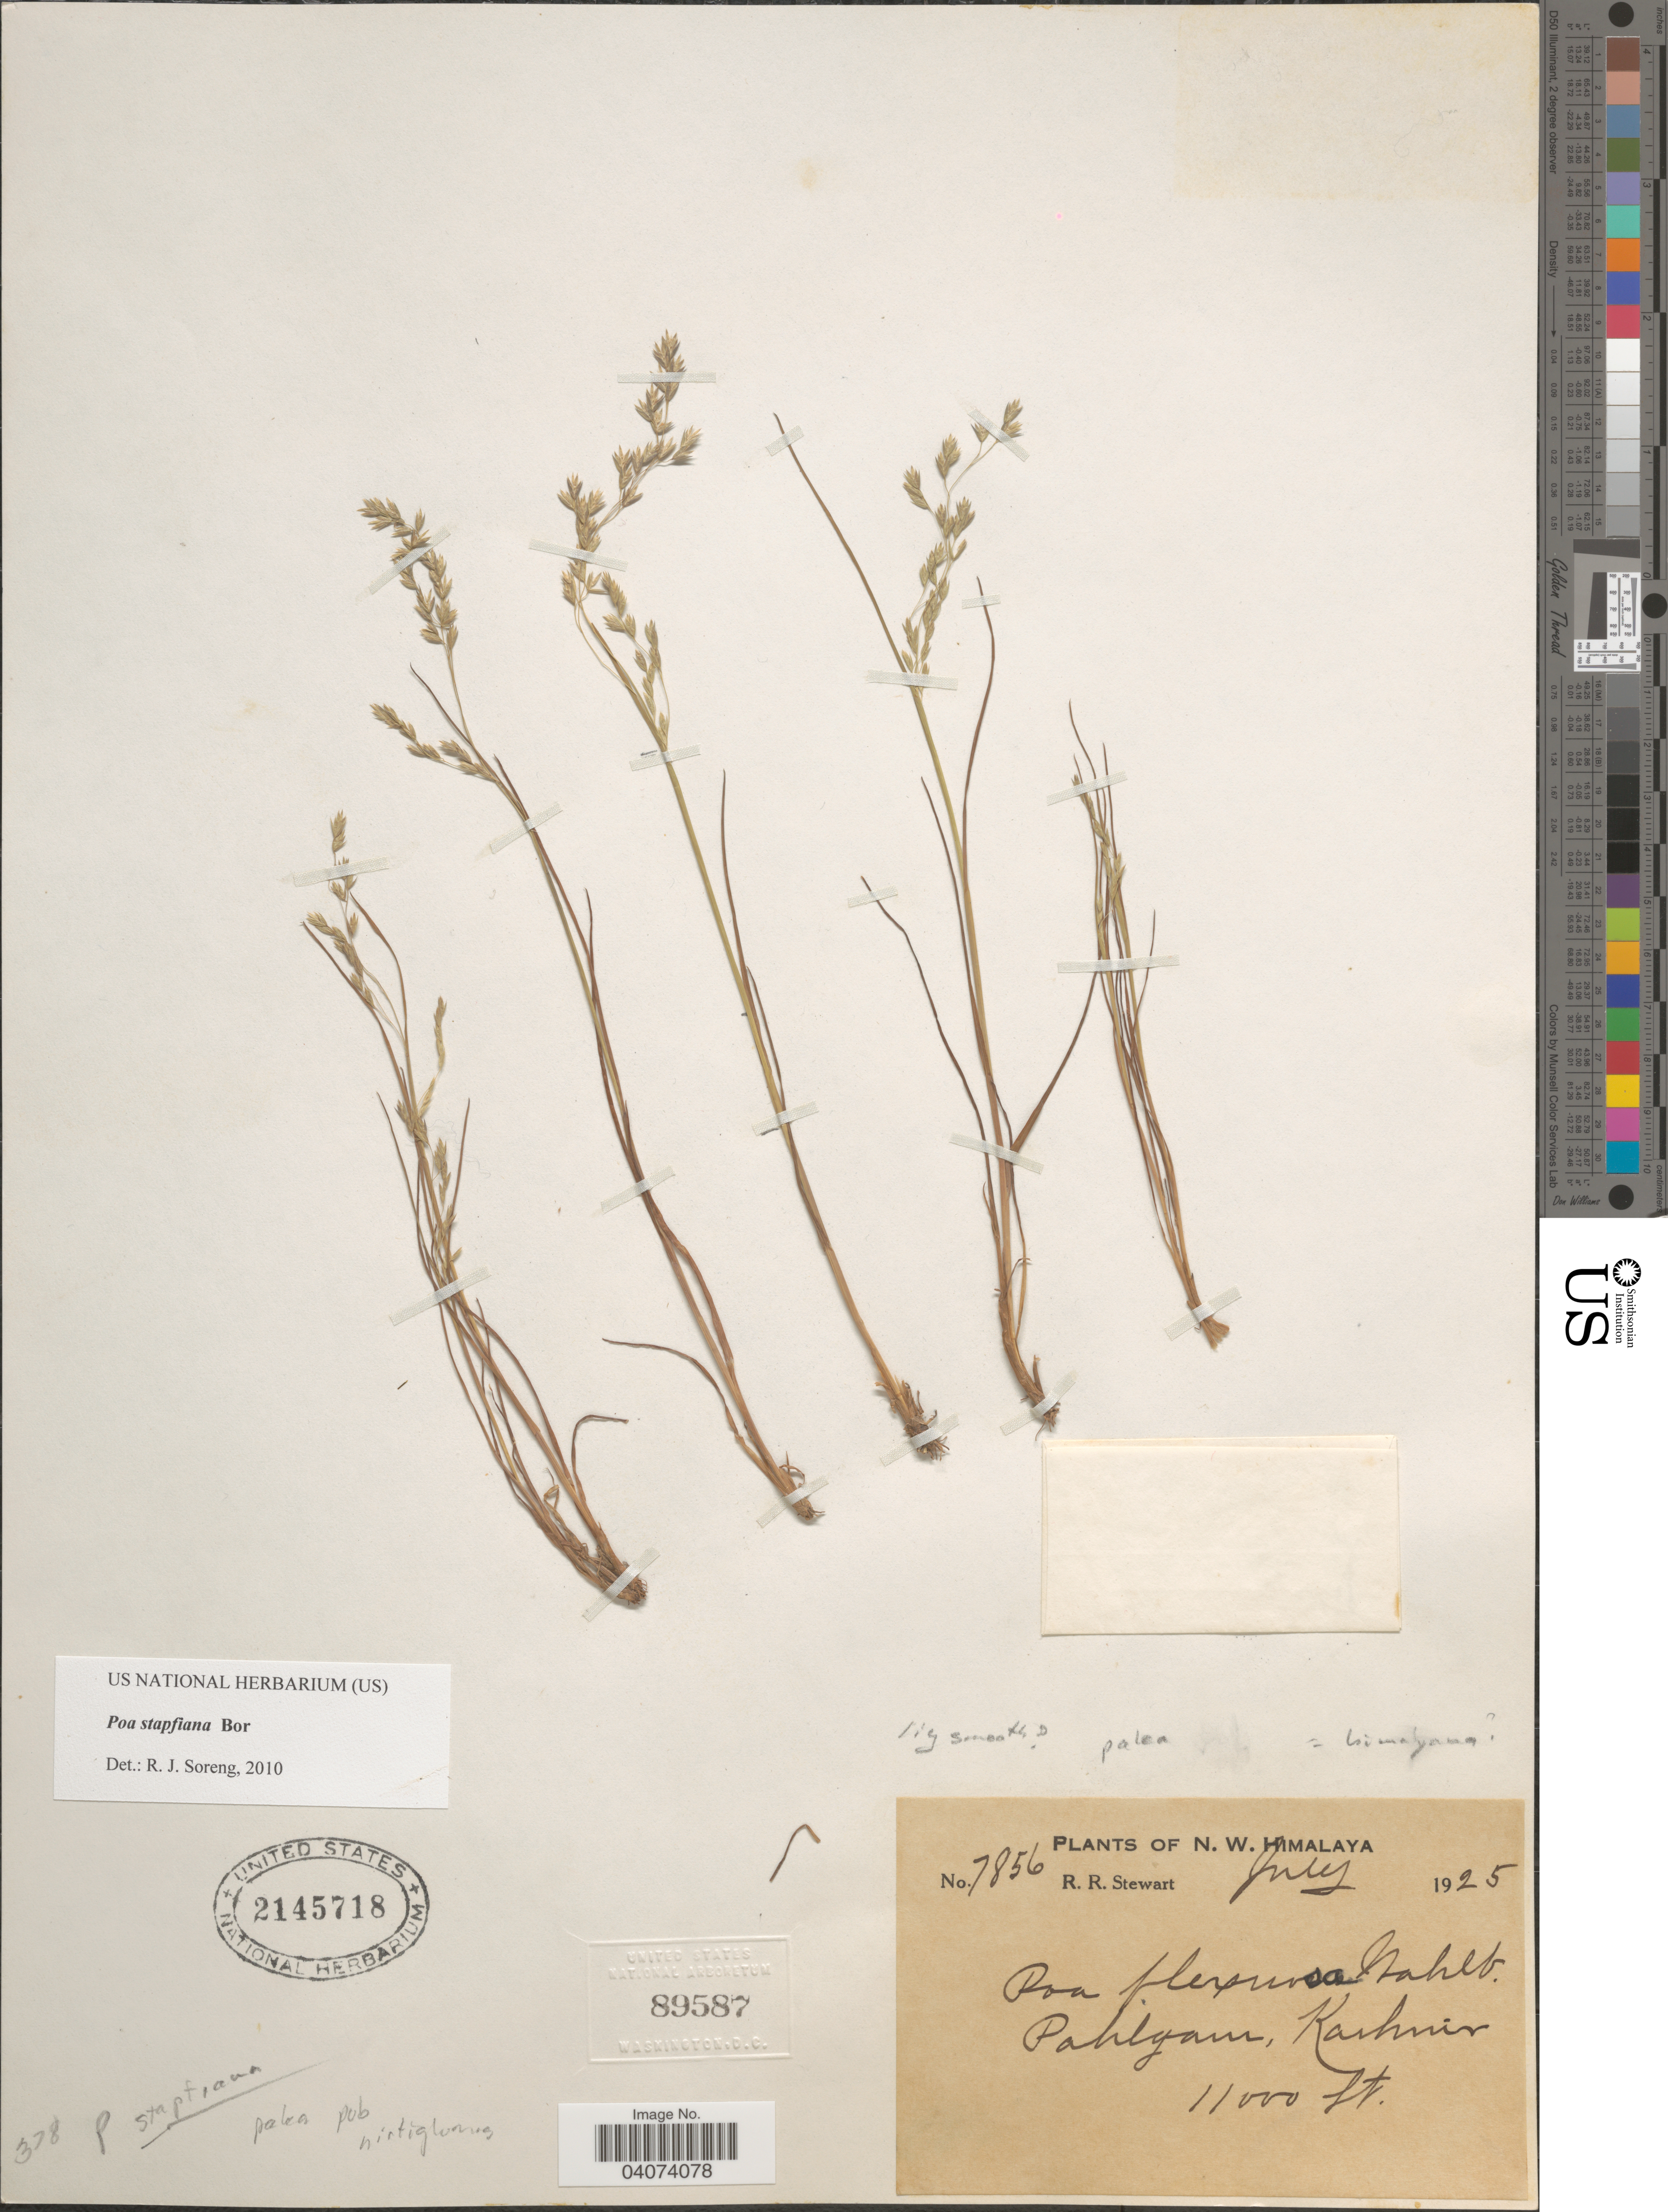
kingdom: Plantae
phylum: Tracheophyta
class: Liliopsida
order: Poales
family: Poaceae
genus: Poa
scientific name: Poa sterilis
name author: M. Bieb.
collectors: R. Stewart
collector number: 7856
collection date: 1925-07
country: India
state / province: Jammu and Kashmir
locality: N.W. Himalaya. Pahlgam, Kashmir.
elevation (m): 3353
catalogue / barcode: US 2145718